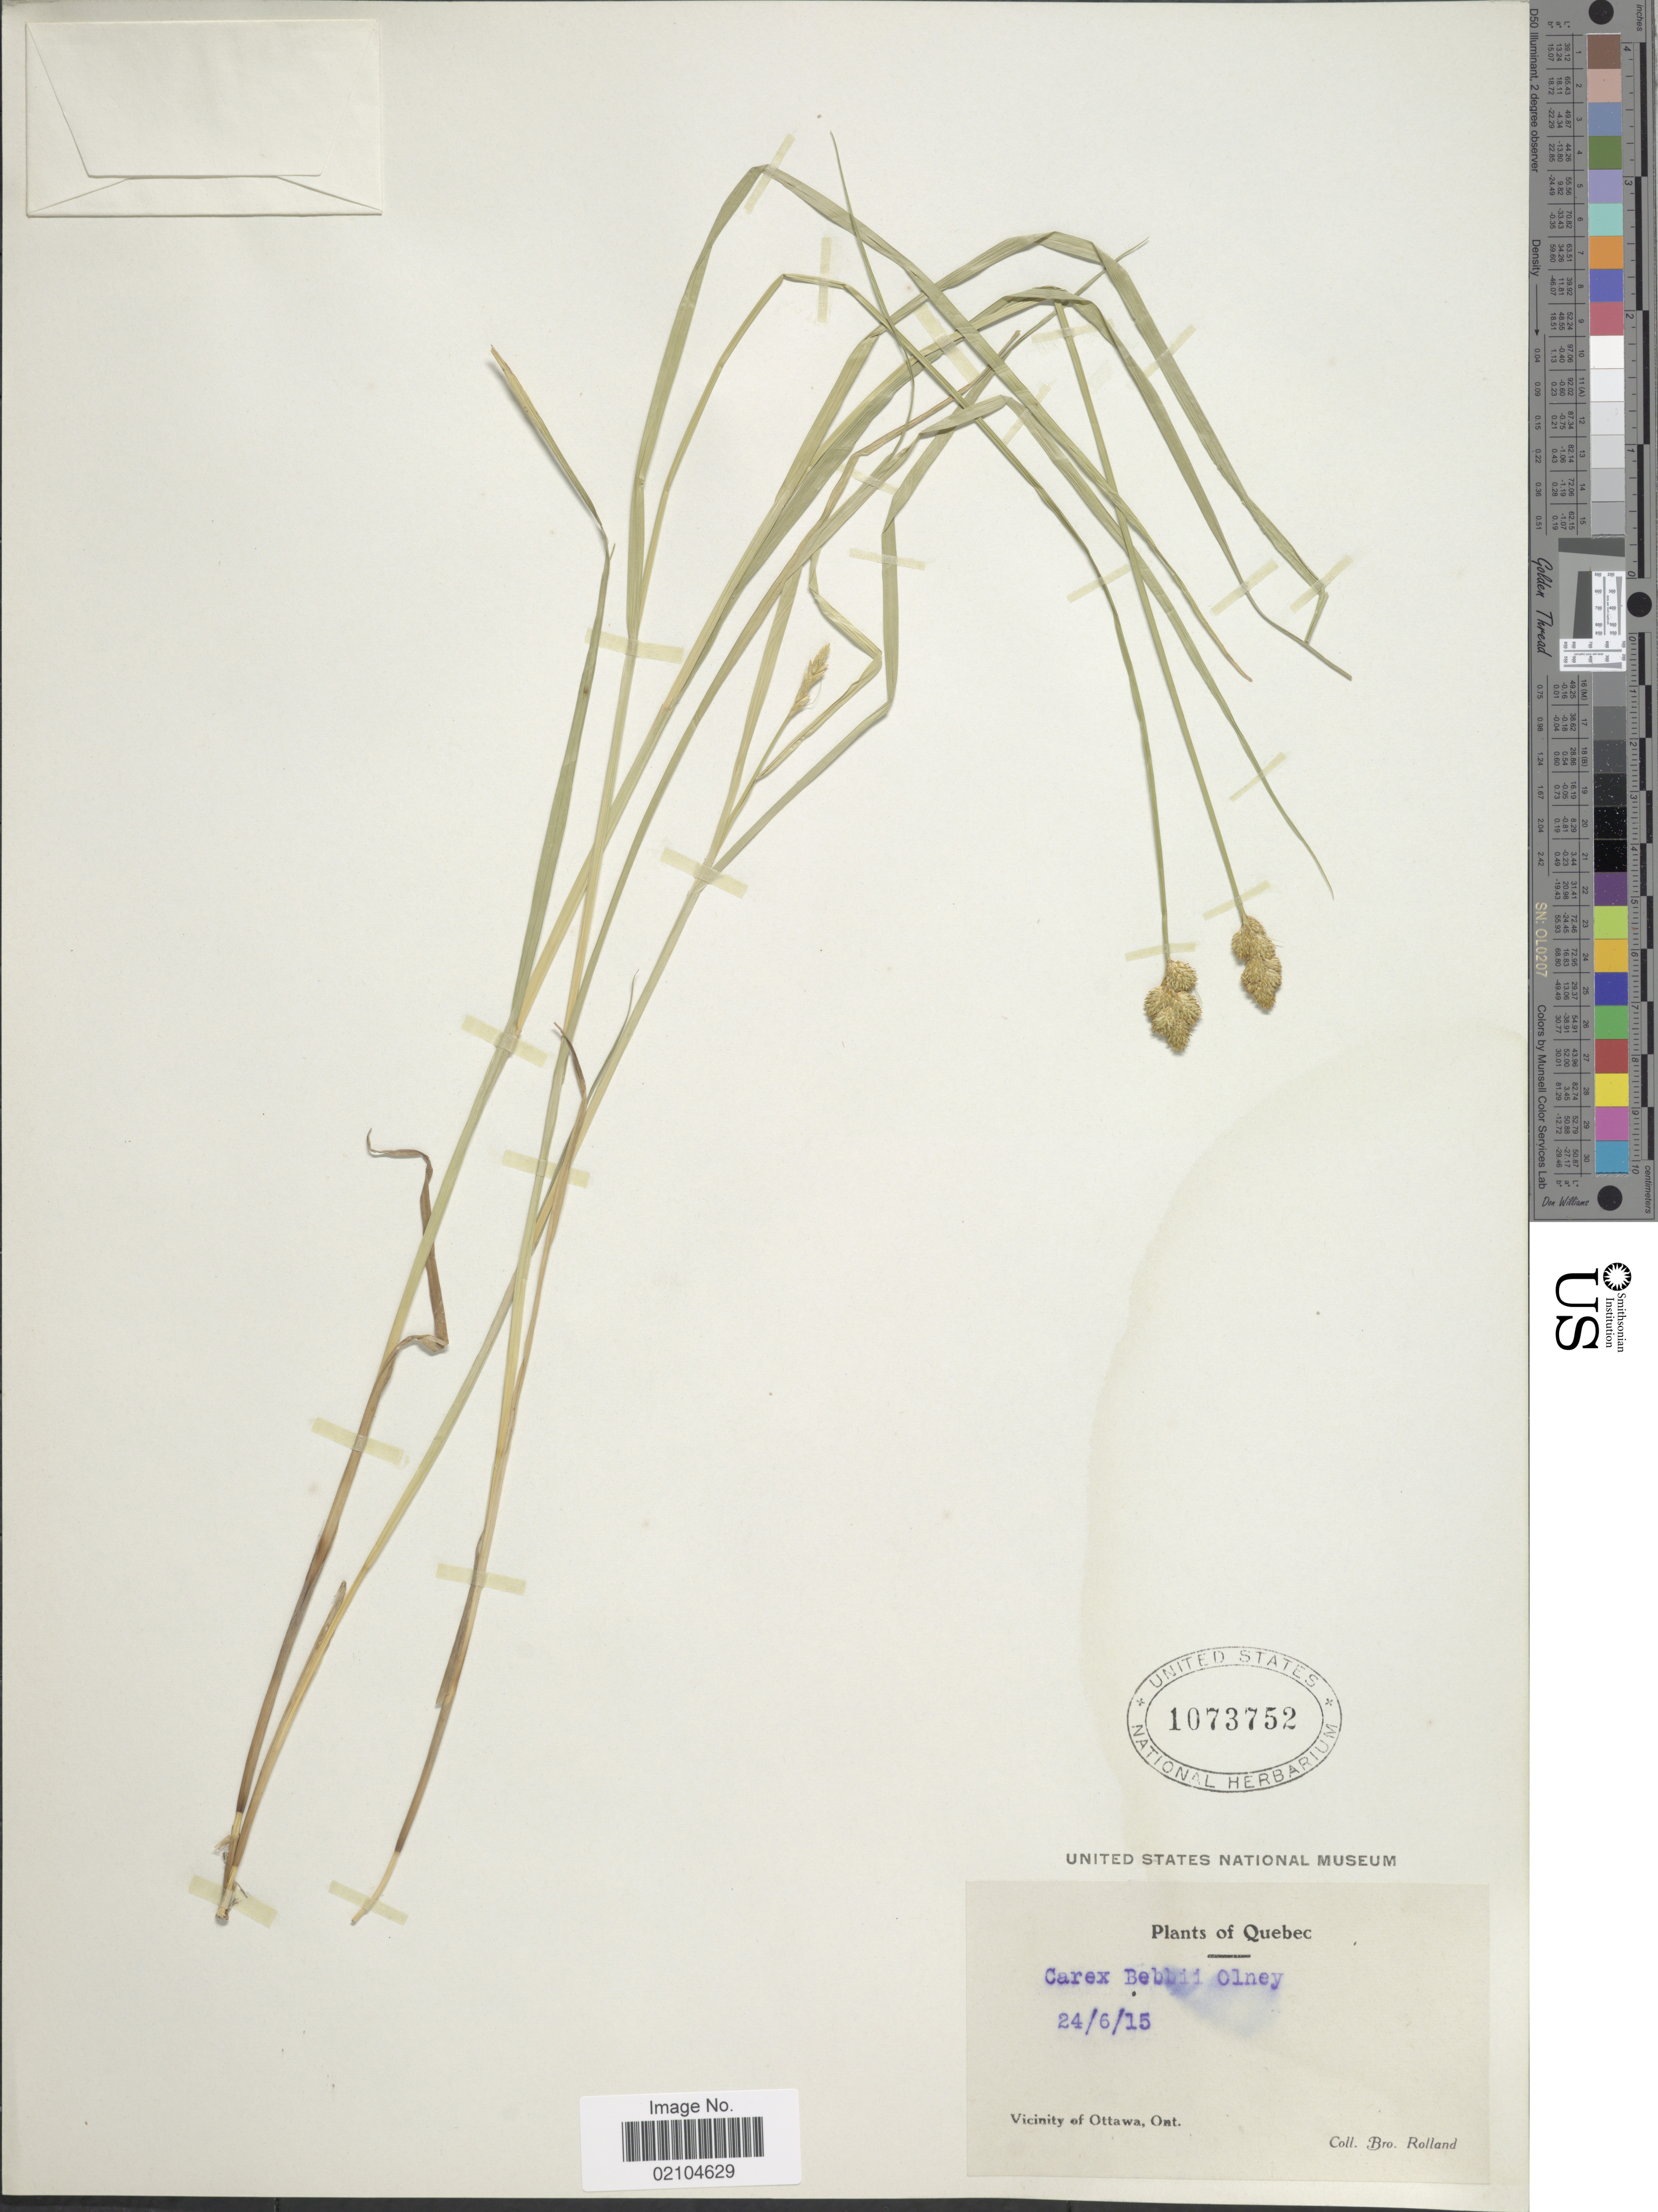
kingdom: Plantae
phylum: Tracheophyta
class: Liliopsida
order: Poales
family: Cyperaceae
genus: Carex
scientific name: Carex bebbii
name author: (L.H. Bailey) Olney ex Fernald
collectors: B. Rolland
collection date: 1915-06-24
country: Canada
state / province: Ontario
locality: Vicinity of Ottawa, Ont.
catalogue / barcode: US 1073752